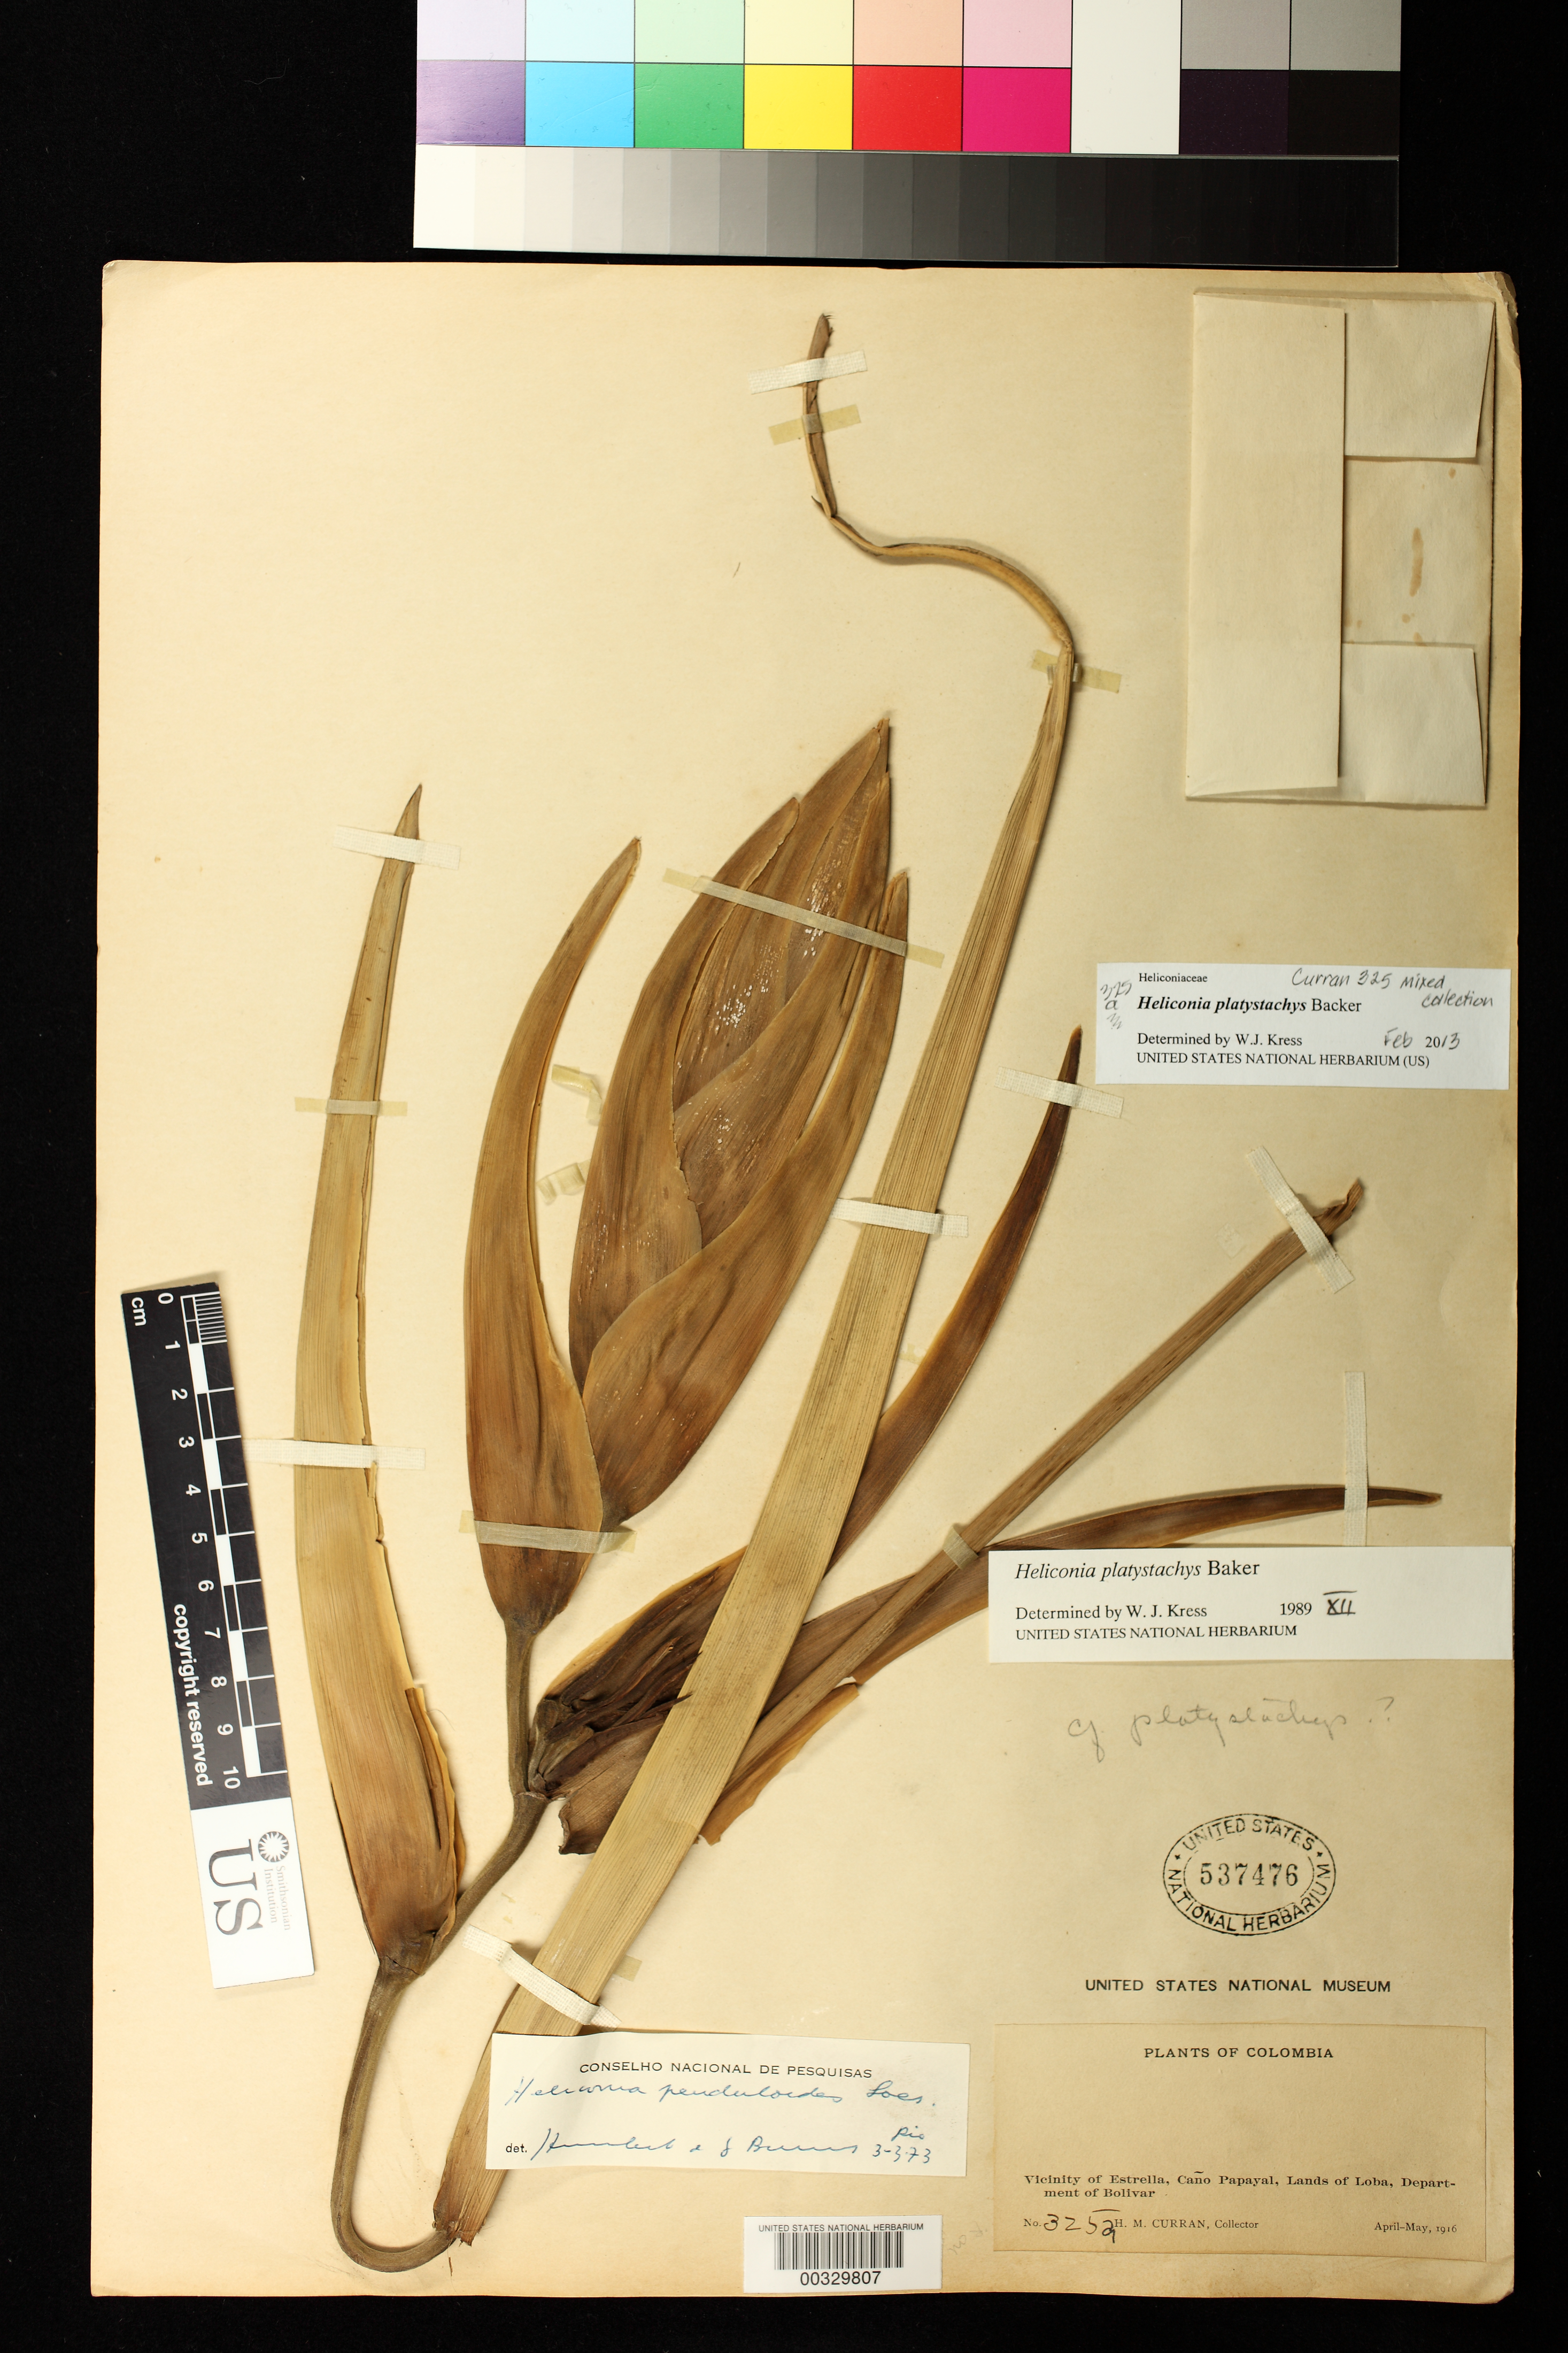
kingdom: Plantae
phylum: Tracheophyta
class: Liliopsida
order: Zingiberales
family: Heliconiaceae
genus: Heliconia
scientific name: Heliconia platystachys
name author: Baker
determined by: Kress, W. J., (US), Smithsonian Institution - National Museum of Natural History (UNITED STATES)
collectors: H. M. Curran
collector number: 325a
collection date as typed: Apr 1916 to -- May 1916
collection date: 1916-04/1916-05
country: Colombia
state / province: Bolívar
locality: Vicinity of Estrella, Caño Papayal, Lands of Loba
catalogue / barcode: US 537476